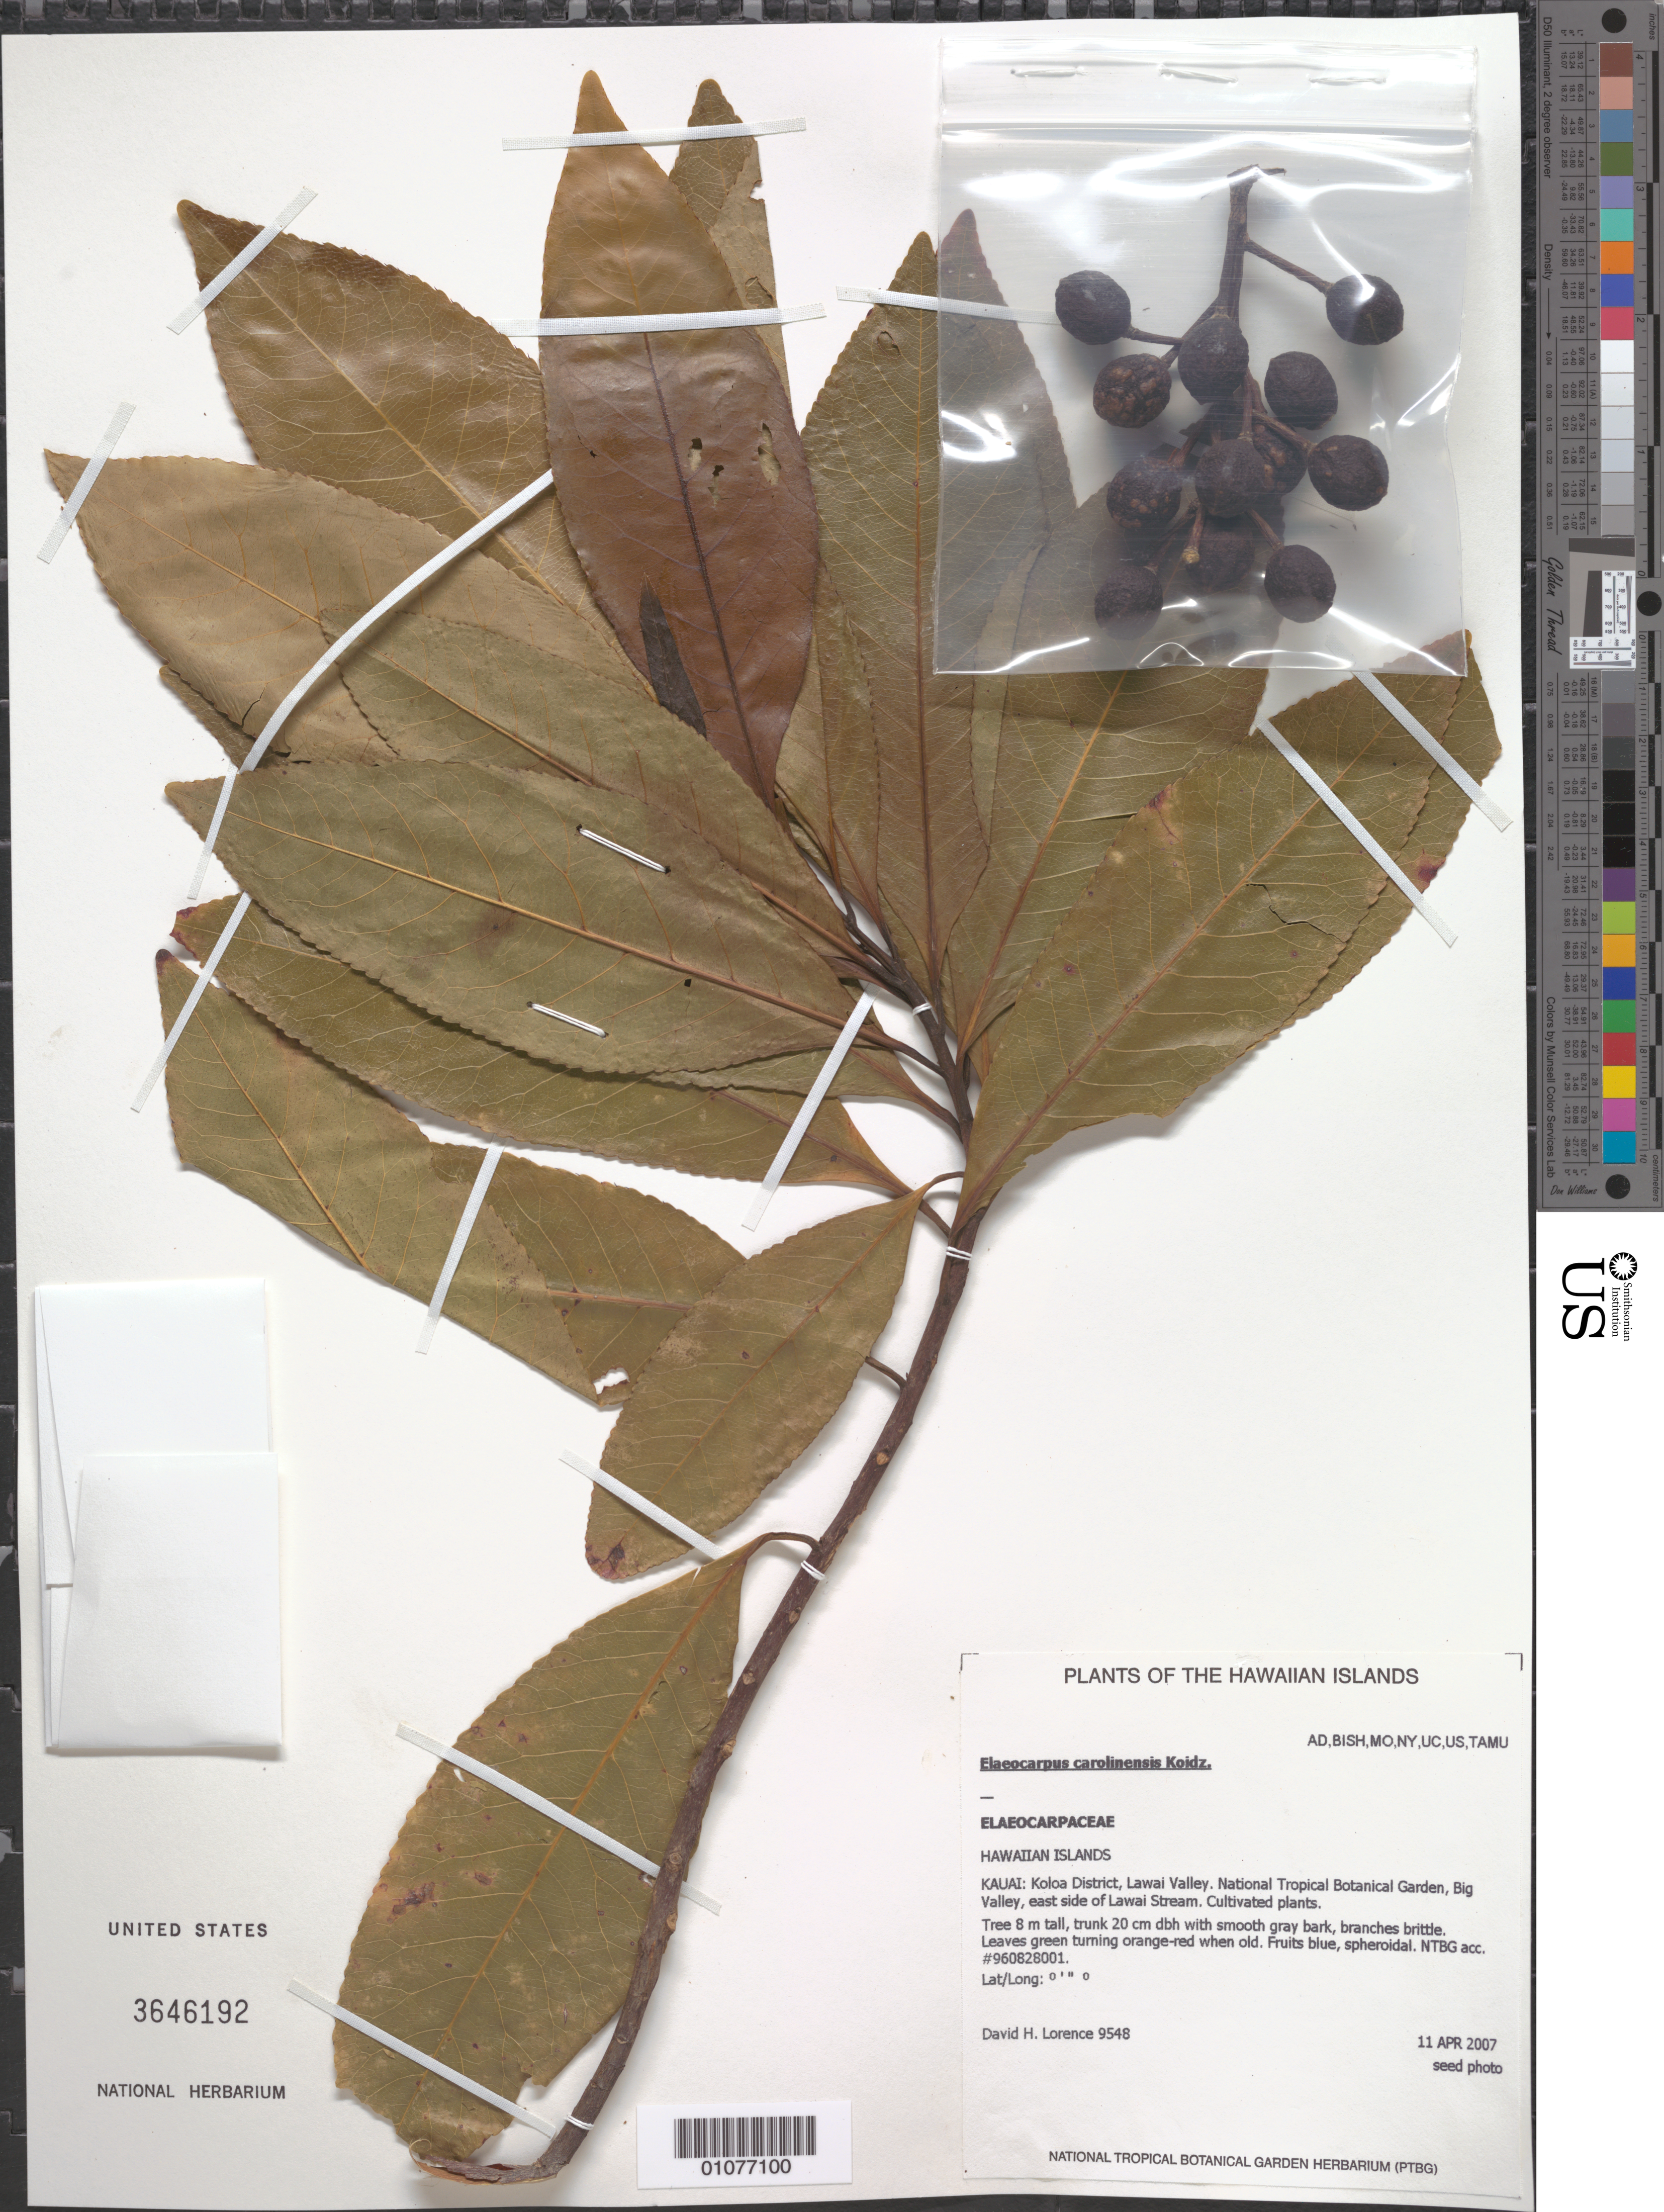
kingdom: Plantae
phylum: Tracheophyta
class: Magnoliopsida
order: Oxalidales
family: Elaeocarpaceae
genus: Elaeocarpus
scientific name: Elaeocarpus carolinensis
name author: Koidz.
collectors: D. Lorence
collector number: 9548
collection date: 2007-04-11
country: United States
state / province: Hawaii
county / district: Kauai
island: Kaua'i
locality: Koloa District, Lawai Valley. National Tropical Botanical Garden, Big Valley, E side of Lawai Stream.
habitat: Cultivated plants.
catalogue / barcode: US 3646192